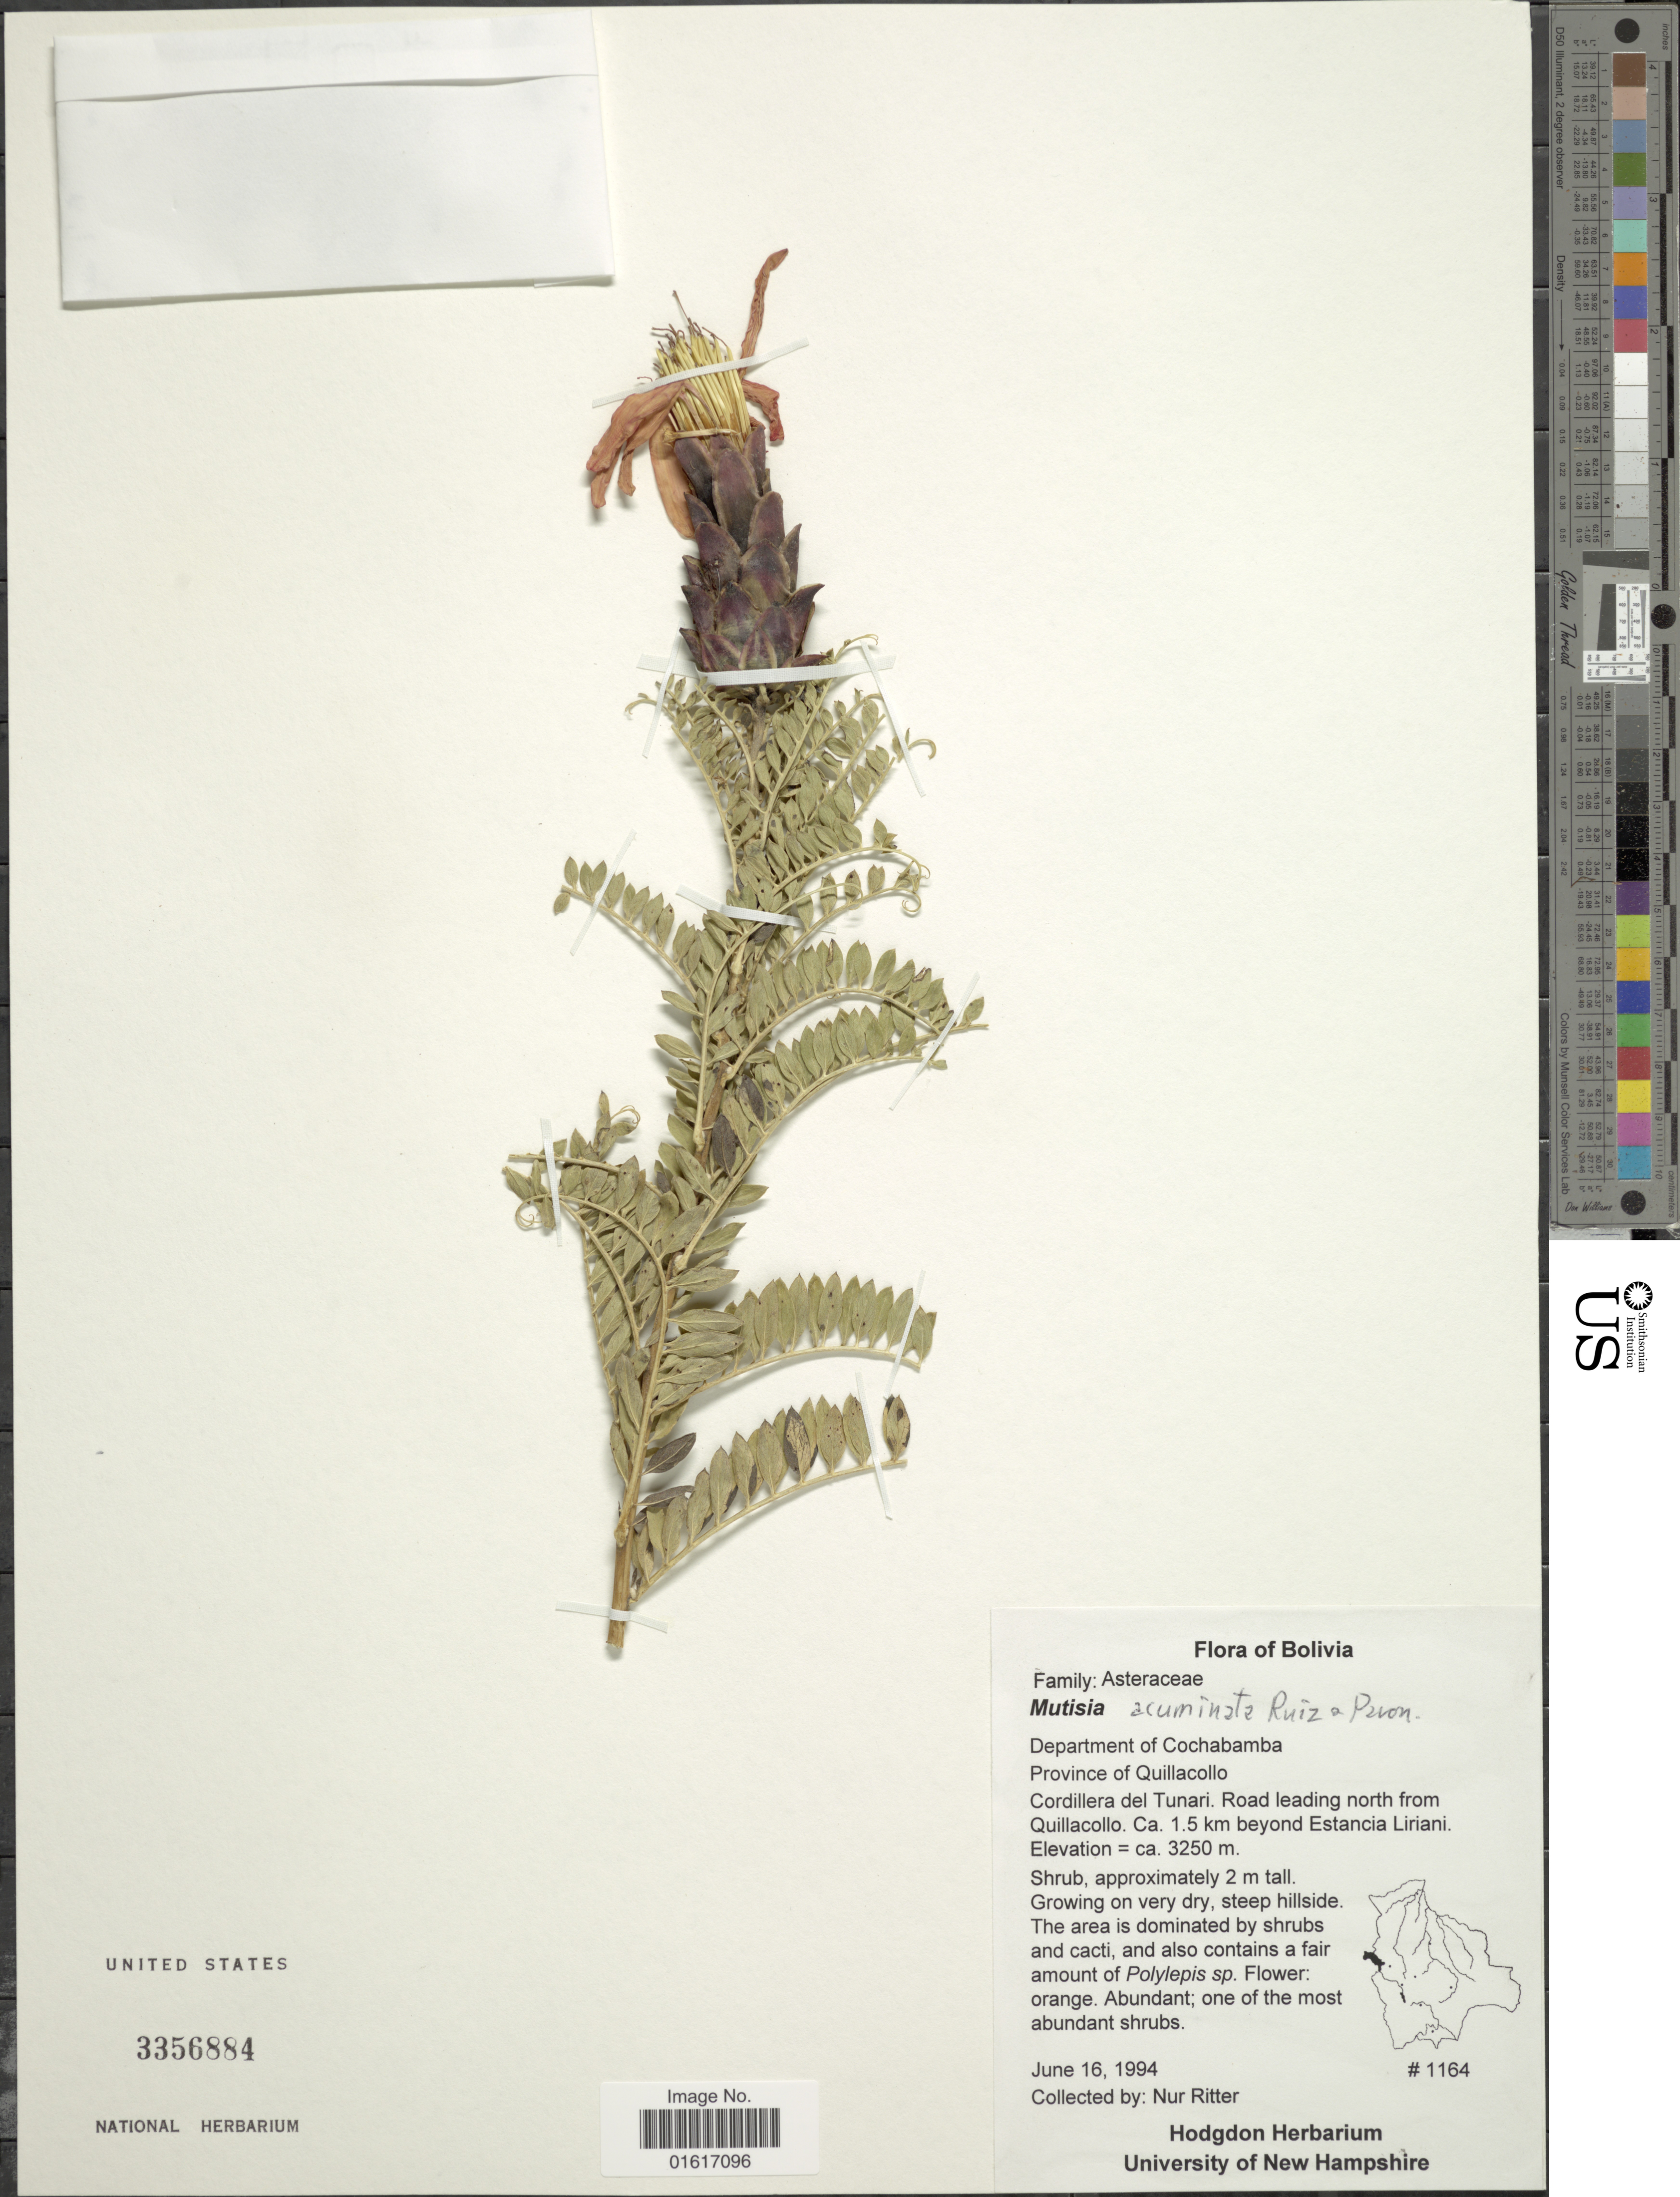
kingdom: Plantae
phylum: Tracheophyta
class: Magnoliopsida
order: Asterales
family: Asteraceae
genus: Mutisia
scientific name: Mutisia acuminata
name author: Ruiz & Pav.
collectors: N. Ritter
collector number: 1164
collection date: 1994-06-16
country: Bolivia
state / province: Cochabamba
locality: Province of Quillacollo. Cordillera del Tunari. Road leading north from Quillacollo. Ca. 1.5 km beyond Estancia Liriani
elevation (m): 3250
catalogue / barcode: US 3356884